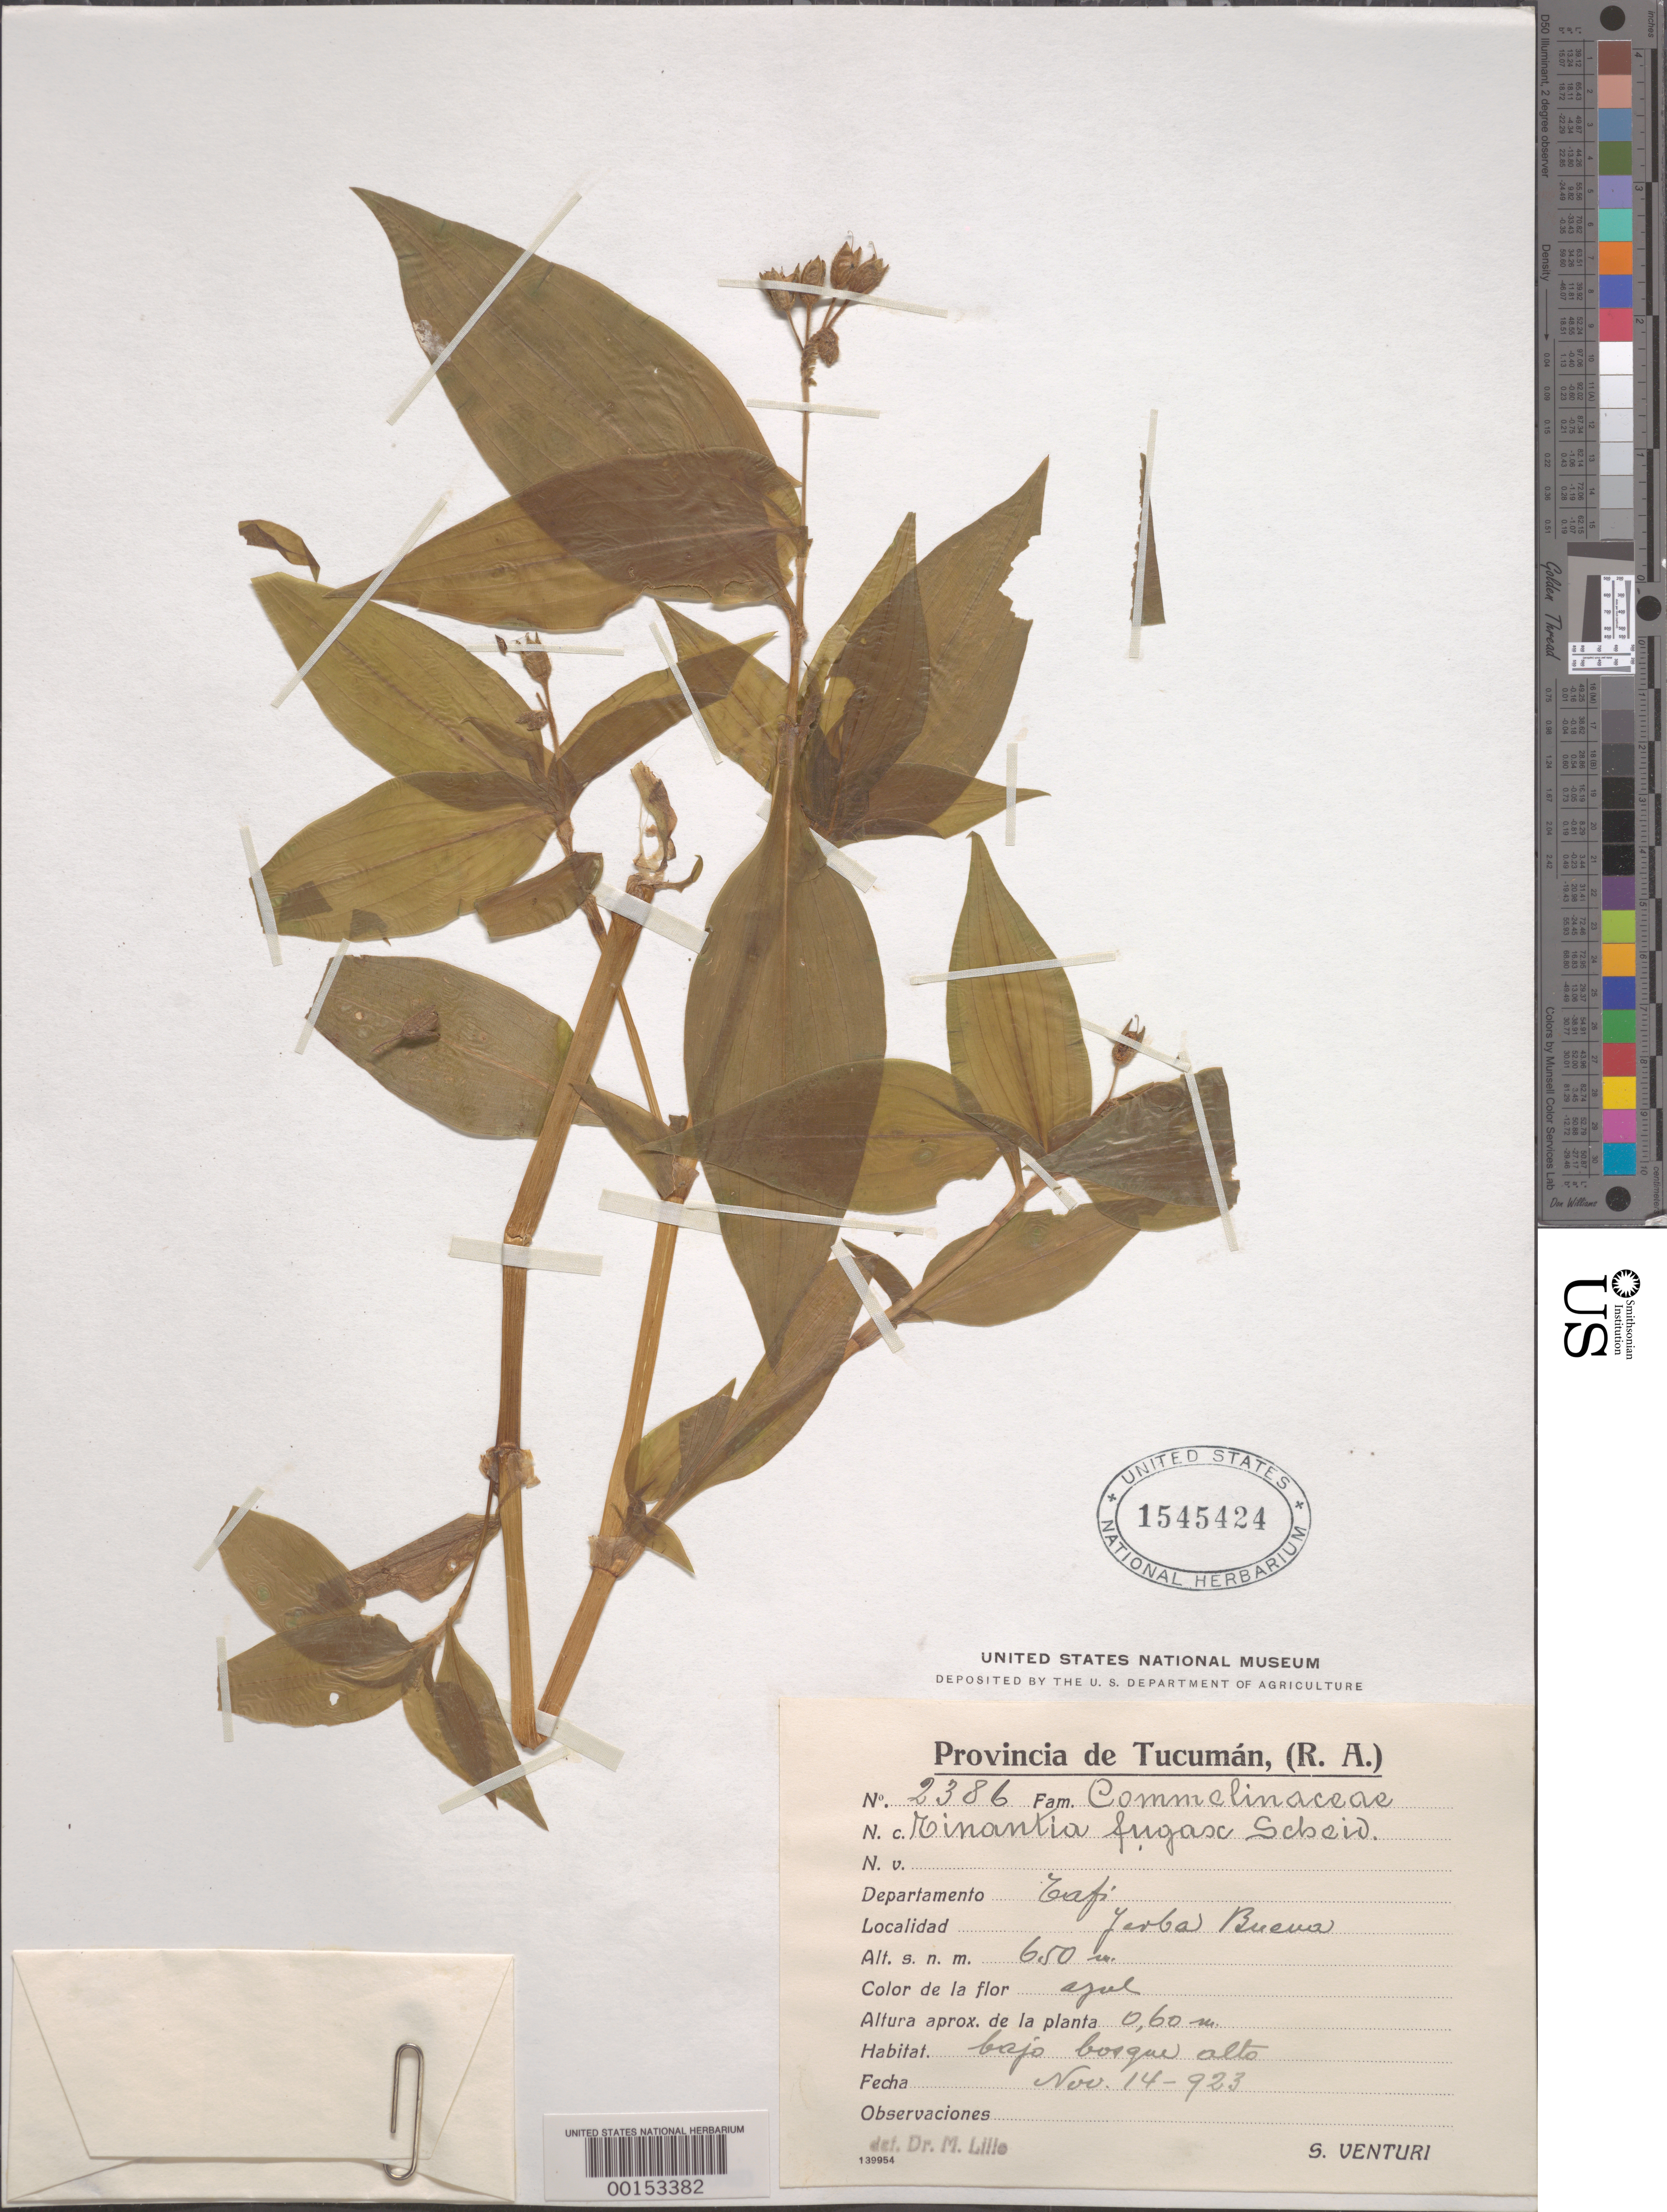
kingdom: Plantae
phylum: Tracheophyta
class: Liliopsida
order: Commelinales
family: Commelinaceae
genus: Tinantia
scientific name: Tinantia erecta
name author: (Jacq.) Fenzl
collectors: S. Venturi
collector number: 2386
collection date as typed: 14 Nov 1923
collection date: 1923-11-14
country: Argentina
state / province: Tucumán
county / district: Tafí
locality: Yerba Buena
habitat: High forest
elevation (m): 650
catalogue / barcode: US 1545424